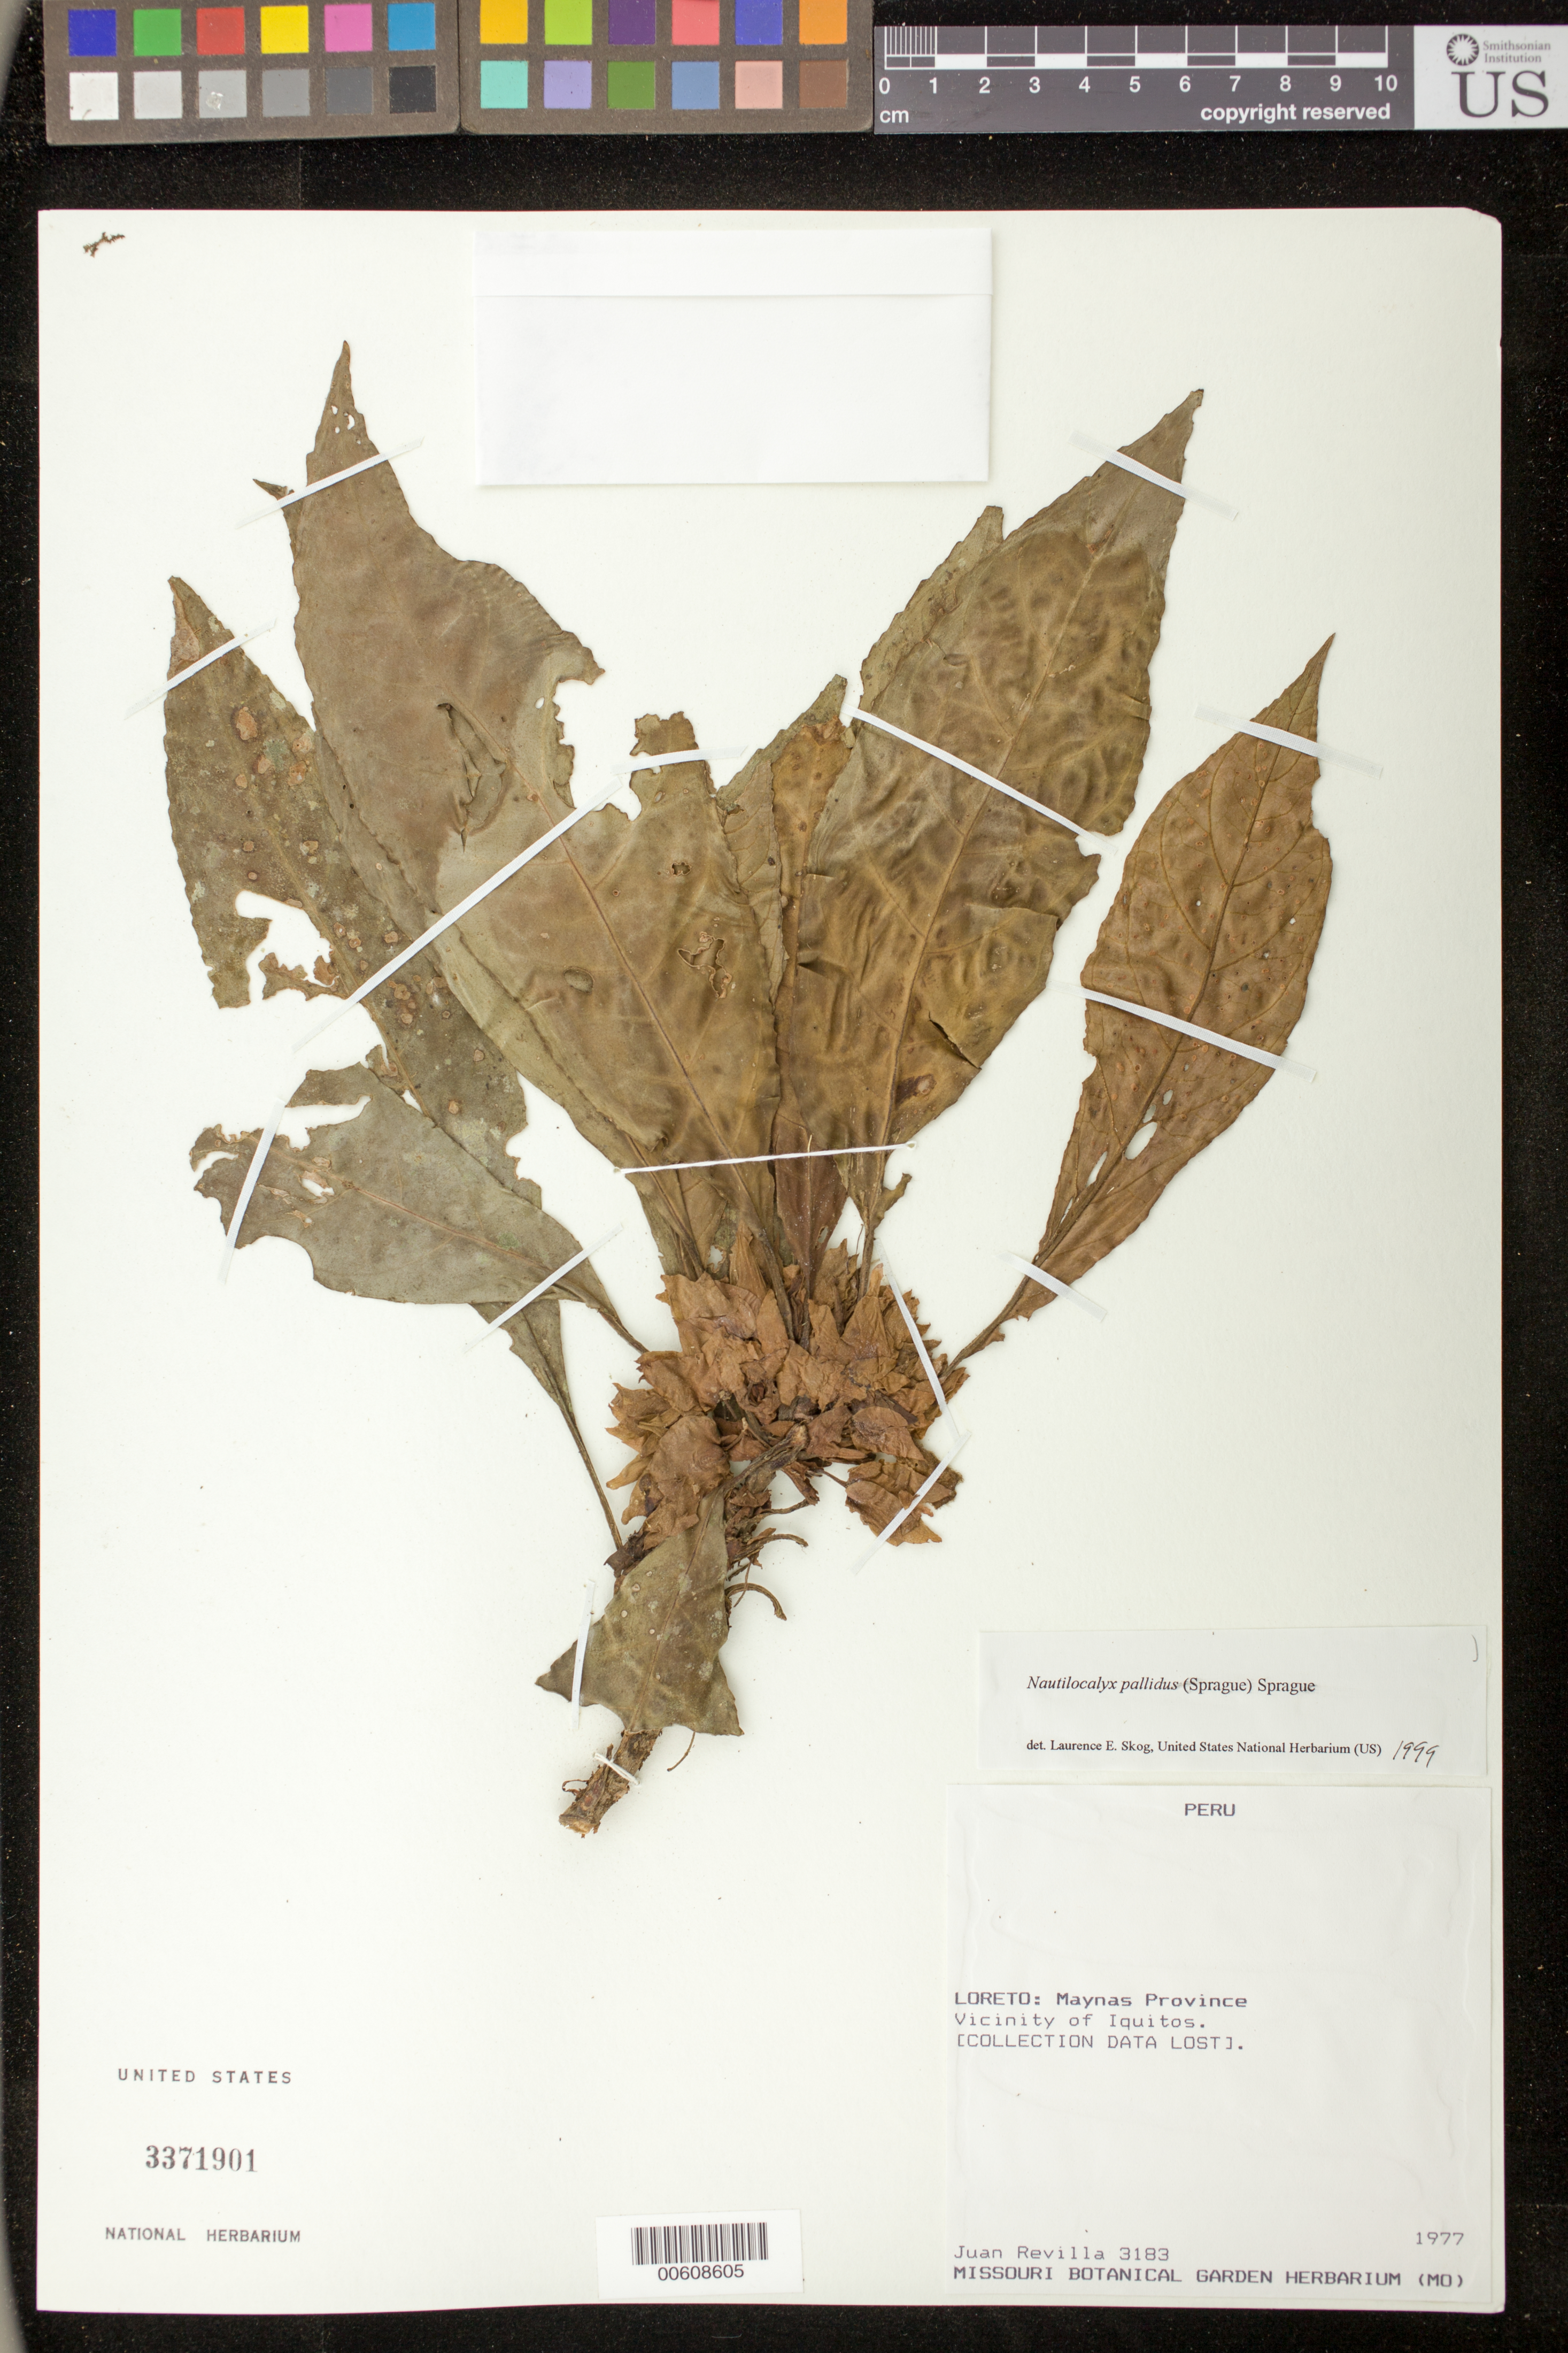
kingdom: Plantae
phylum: Tracheophyta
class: Magnoliopsida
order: Lamiales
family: Gesneriaceae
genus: Nautilocalyx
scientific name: Nautilocalyx pallidus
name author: (Sprague) C. Sprague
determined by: Skog, Laurence E.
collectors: J. Revilla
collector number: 3183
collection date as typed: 1977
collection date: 1977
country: Peru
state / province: Loreto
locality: Prov. Maynas; vicinity of Iquitos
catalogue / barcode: US 3371901